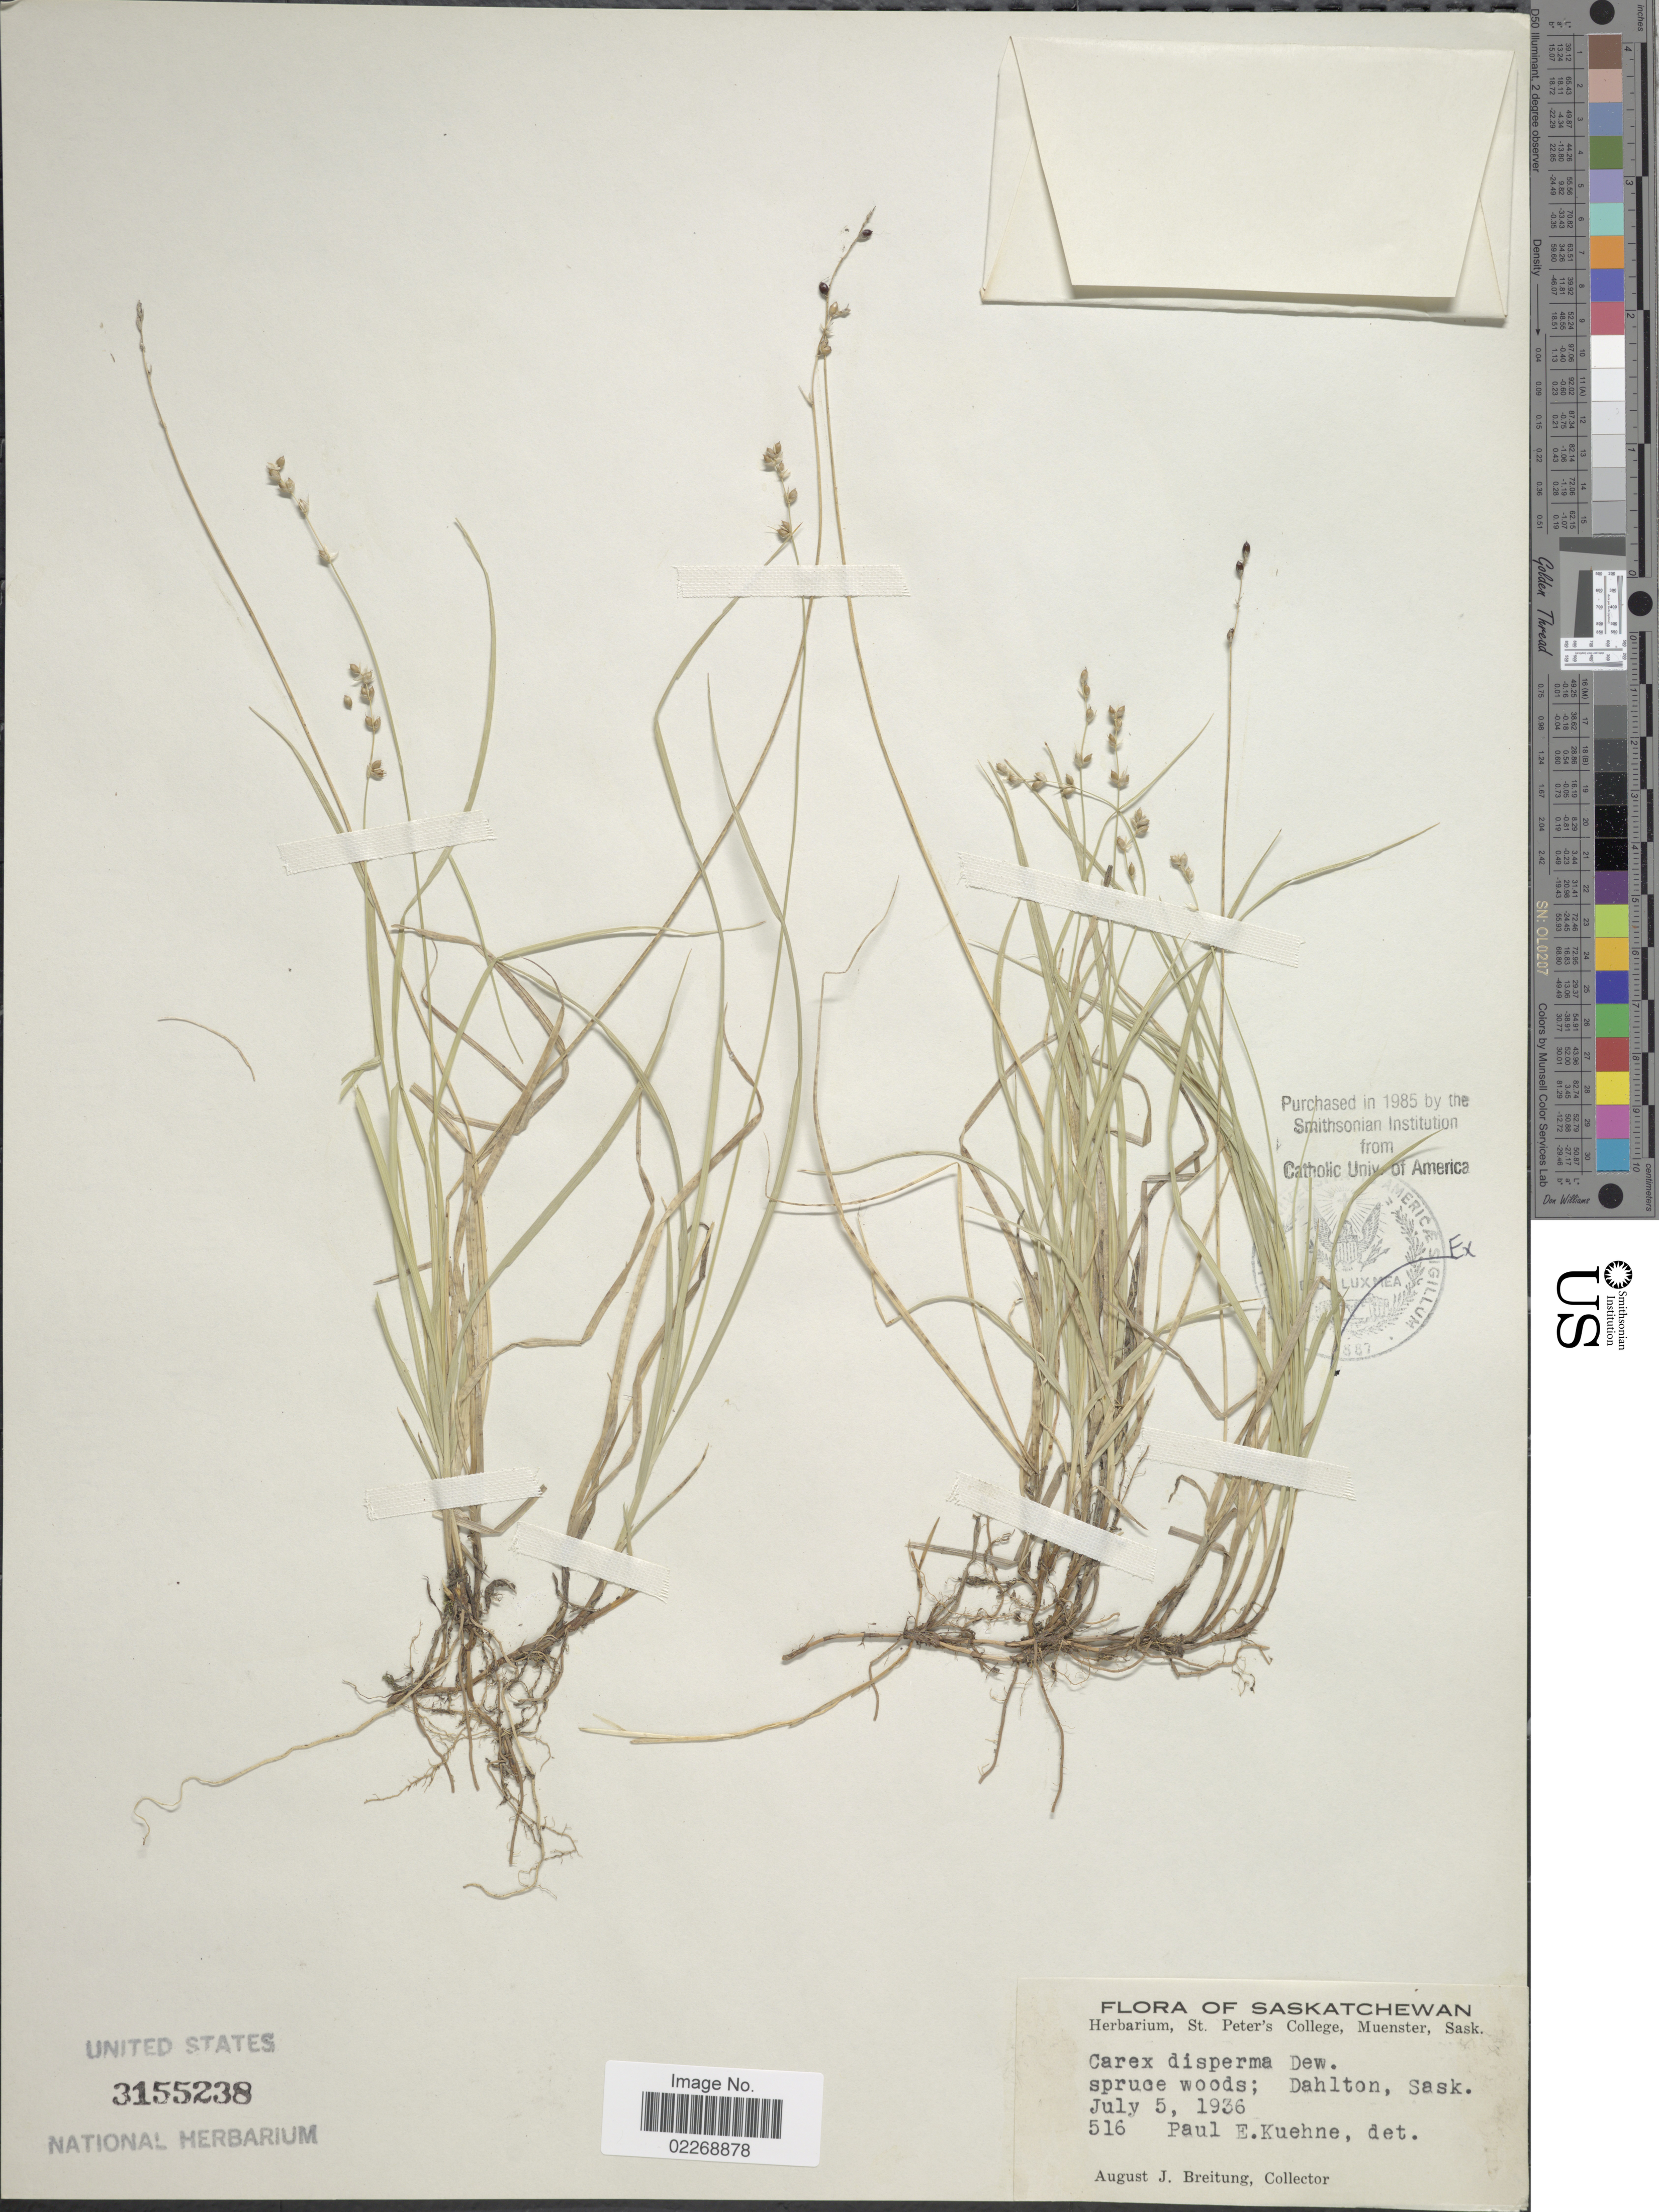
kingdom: Plantae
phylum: Tracheophyta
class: Liliopsida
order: Poales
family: Cyperaceae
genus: Carex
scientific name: Carex disperma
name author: Dewey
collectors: A. Breitung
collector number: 516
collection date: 1936-07-05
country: Canada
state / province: Saskatchewan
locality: Spruce woods; Dahlton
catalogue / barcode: US 3155238